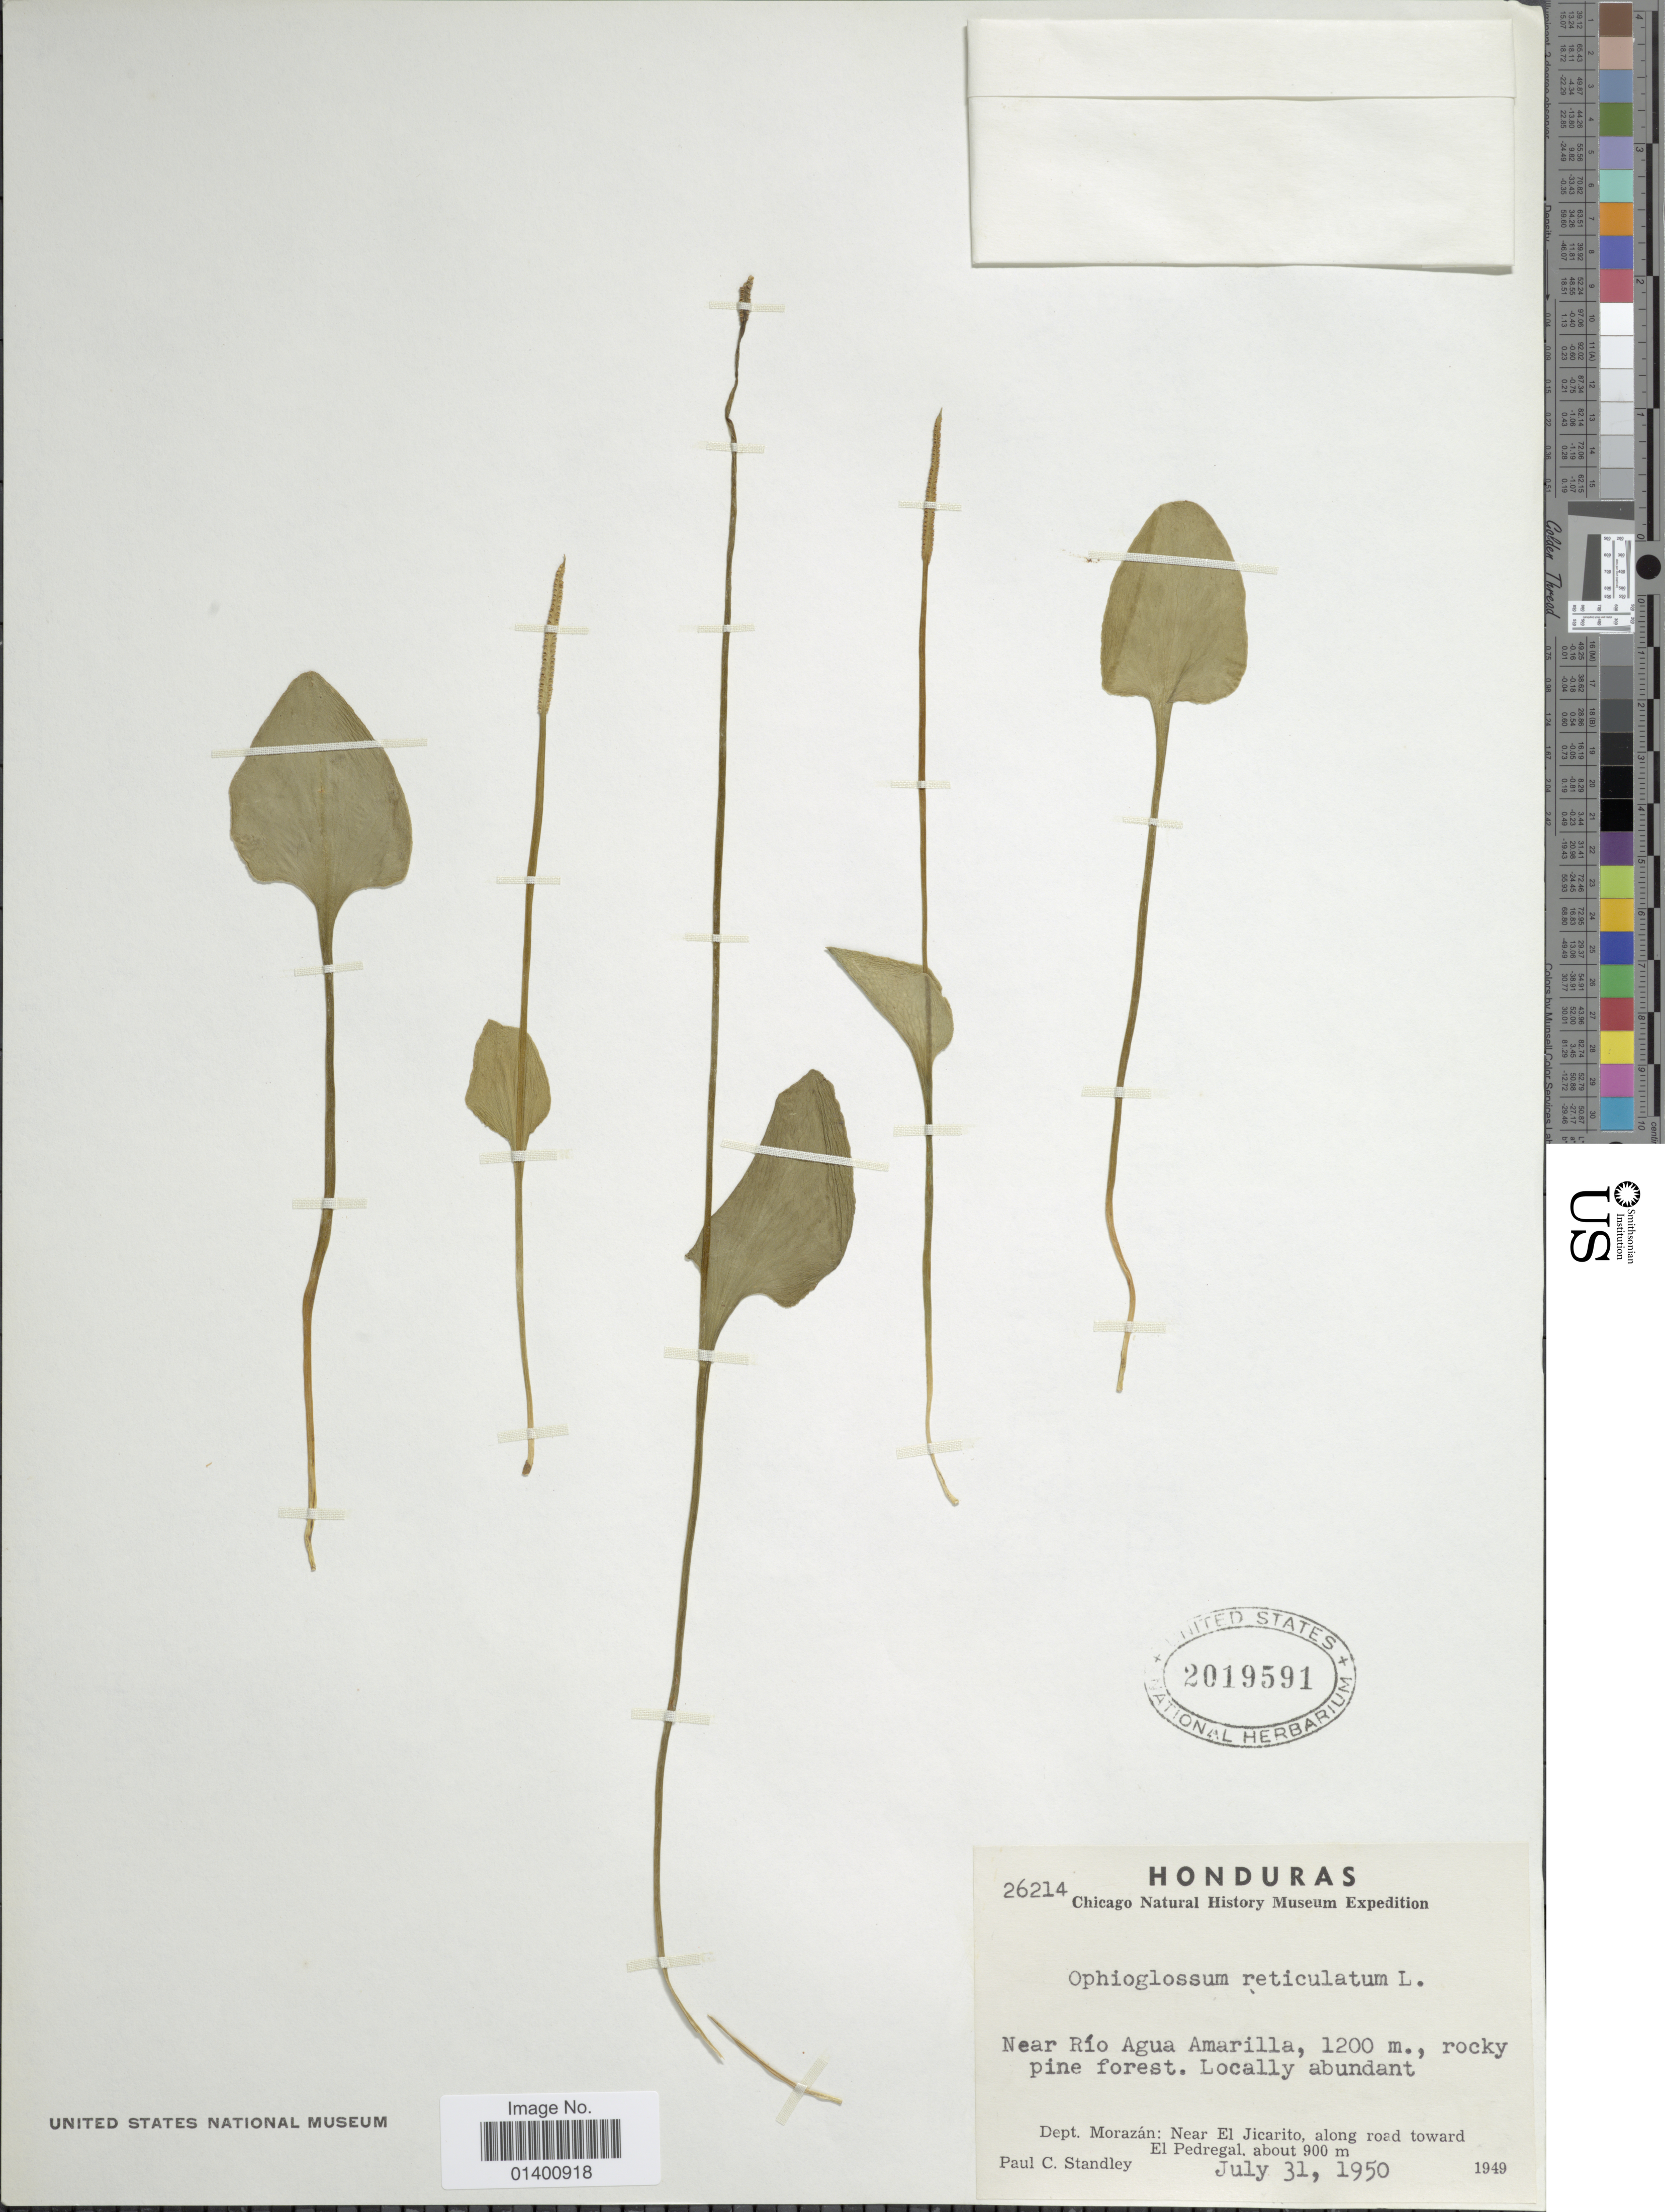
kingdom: Plantae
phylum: Tracheophyta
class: Polypodiopsida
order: Ophioglossales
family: Ophioglossaceae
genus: Ophioglossum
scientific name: Ophioglossum reticulatum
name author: L.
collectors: P. C. Standley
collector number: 26214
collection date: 1950-07-31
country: Honduras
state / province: Fco. Morazán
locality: Dept. Morazán, near El Jicarito, along road toward El Pedregal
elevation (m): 900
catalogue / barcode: US 2019591